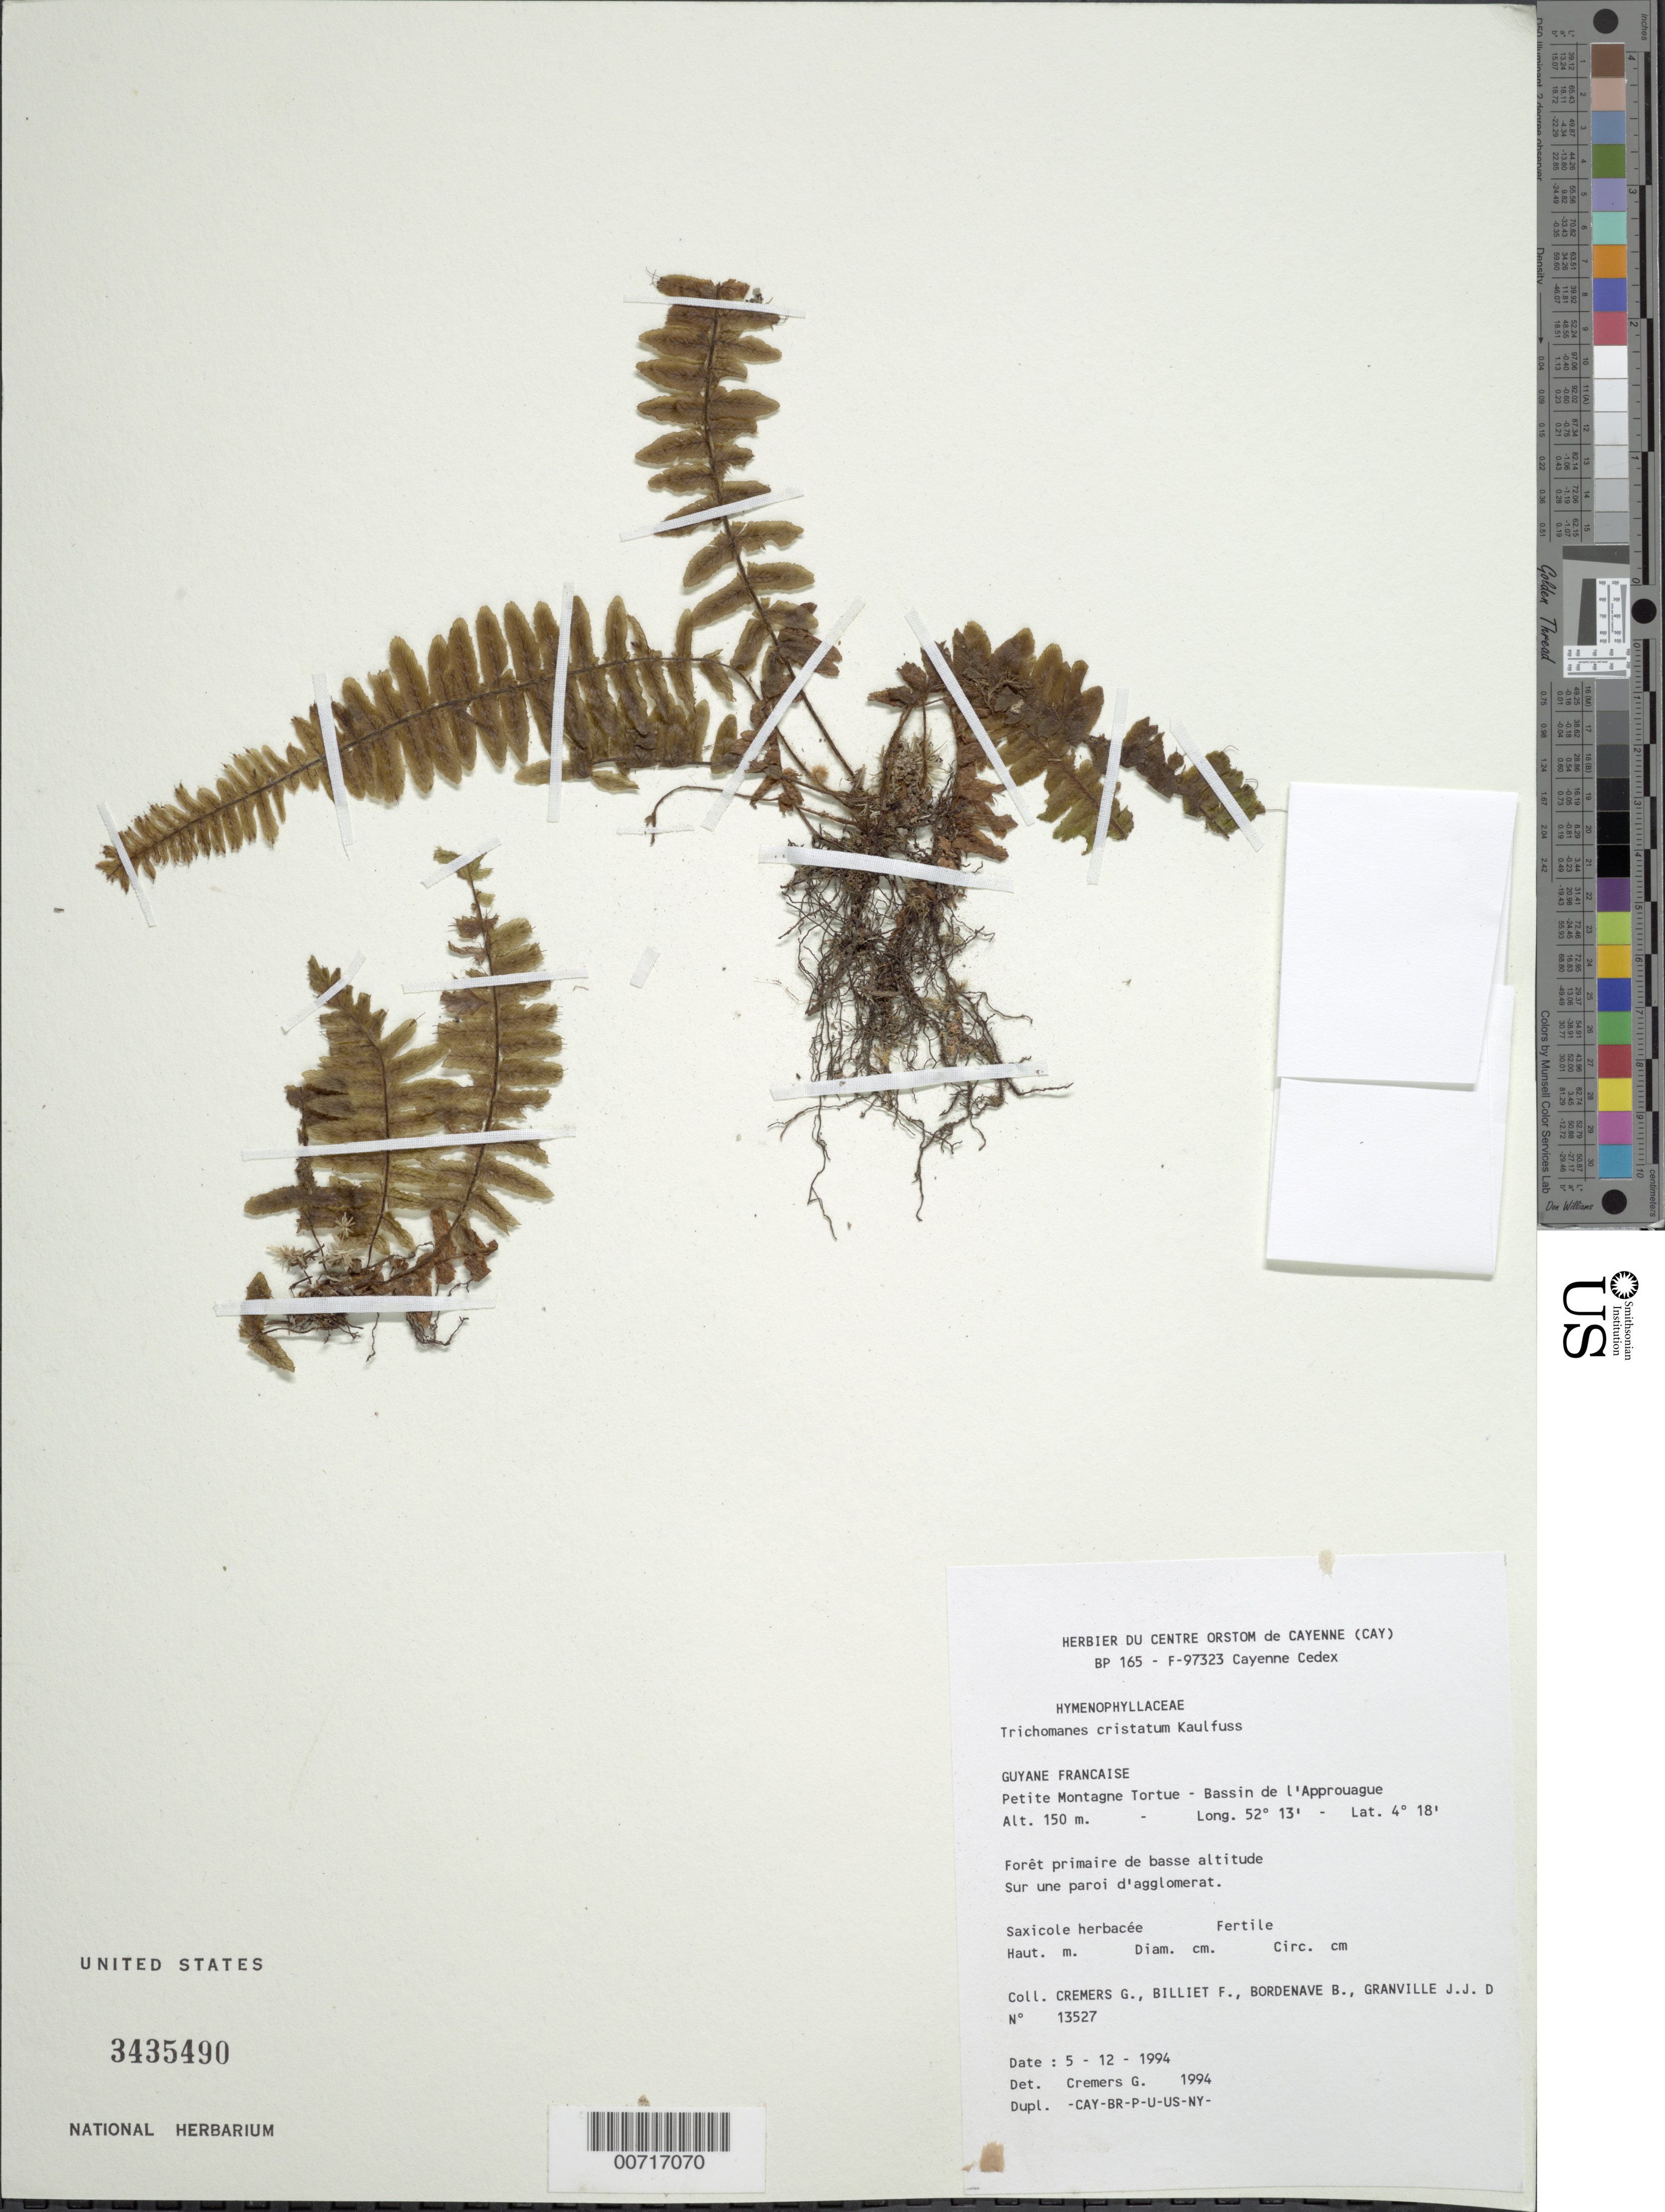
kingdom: Plantae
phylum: Tracheophyta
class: Polypodiopsida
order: Hymenophyllales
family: Hymenophyllaceae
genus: Trichomanes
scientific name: Trichomanes cristatum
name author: Kaulf.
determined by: Cremers, Georges A.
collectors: G. Cremers, F. Billiet, B. Bordenave, J.-J. de Granville & B. Jadin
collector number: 13527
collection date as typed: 5-Dec-94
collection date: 1994-12-05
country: French Guiana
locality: Petit Montagne Tortue, Bassin de l'Approuague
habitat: Low primary forest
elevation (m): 150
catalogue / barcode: US 3435490